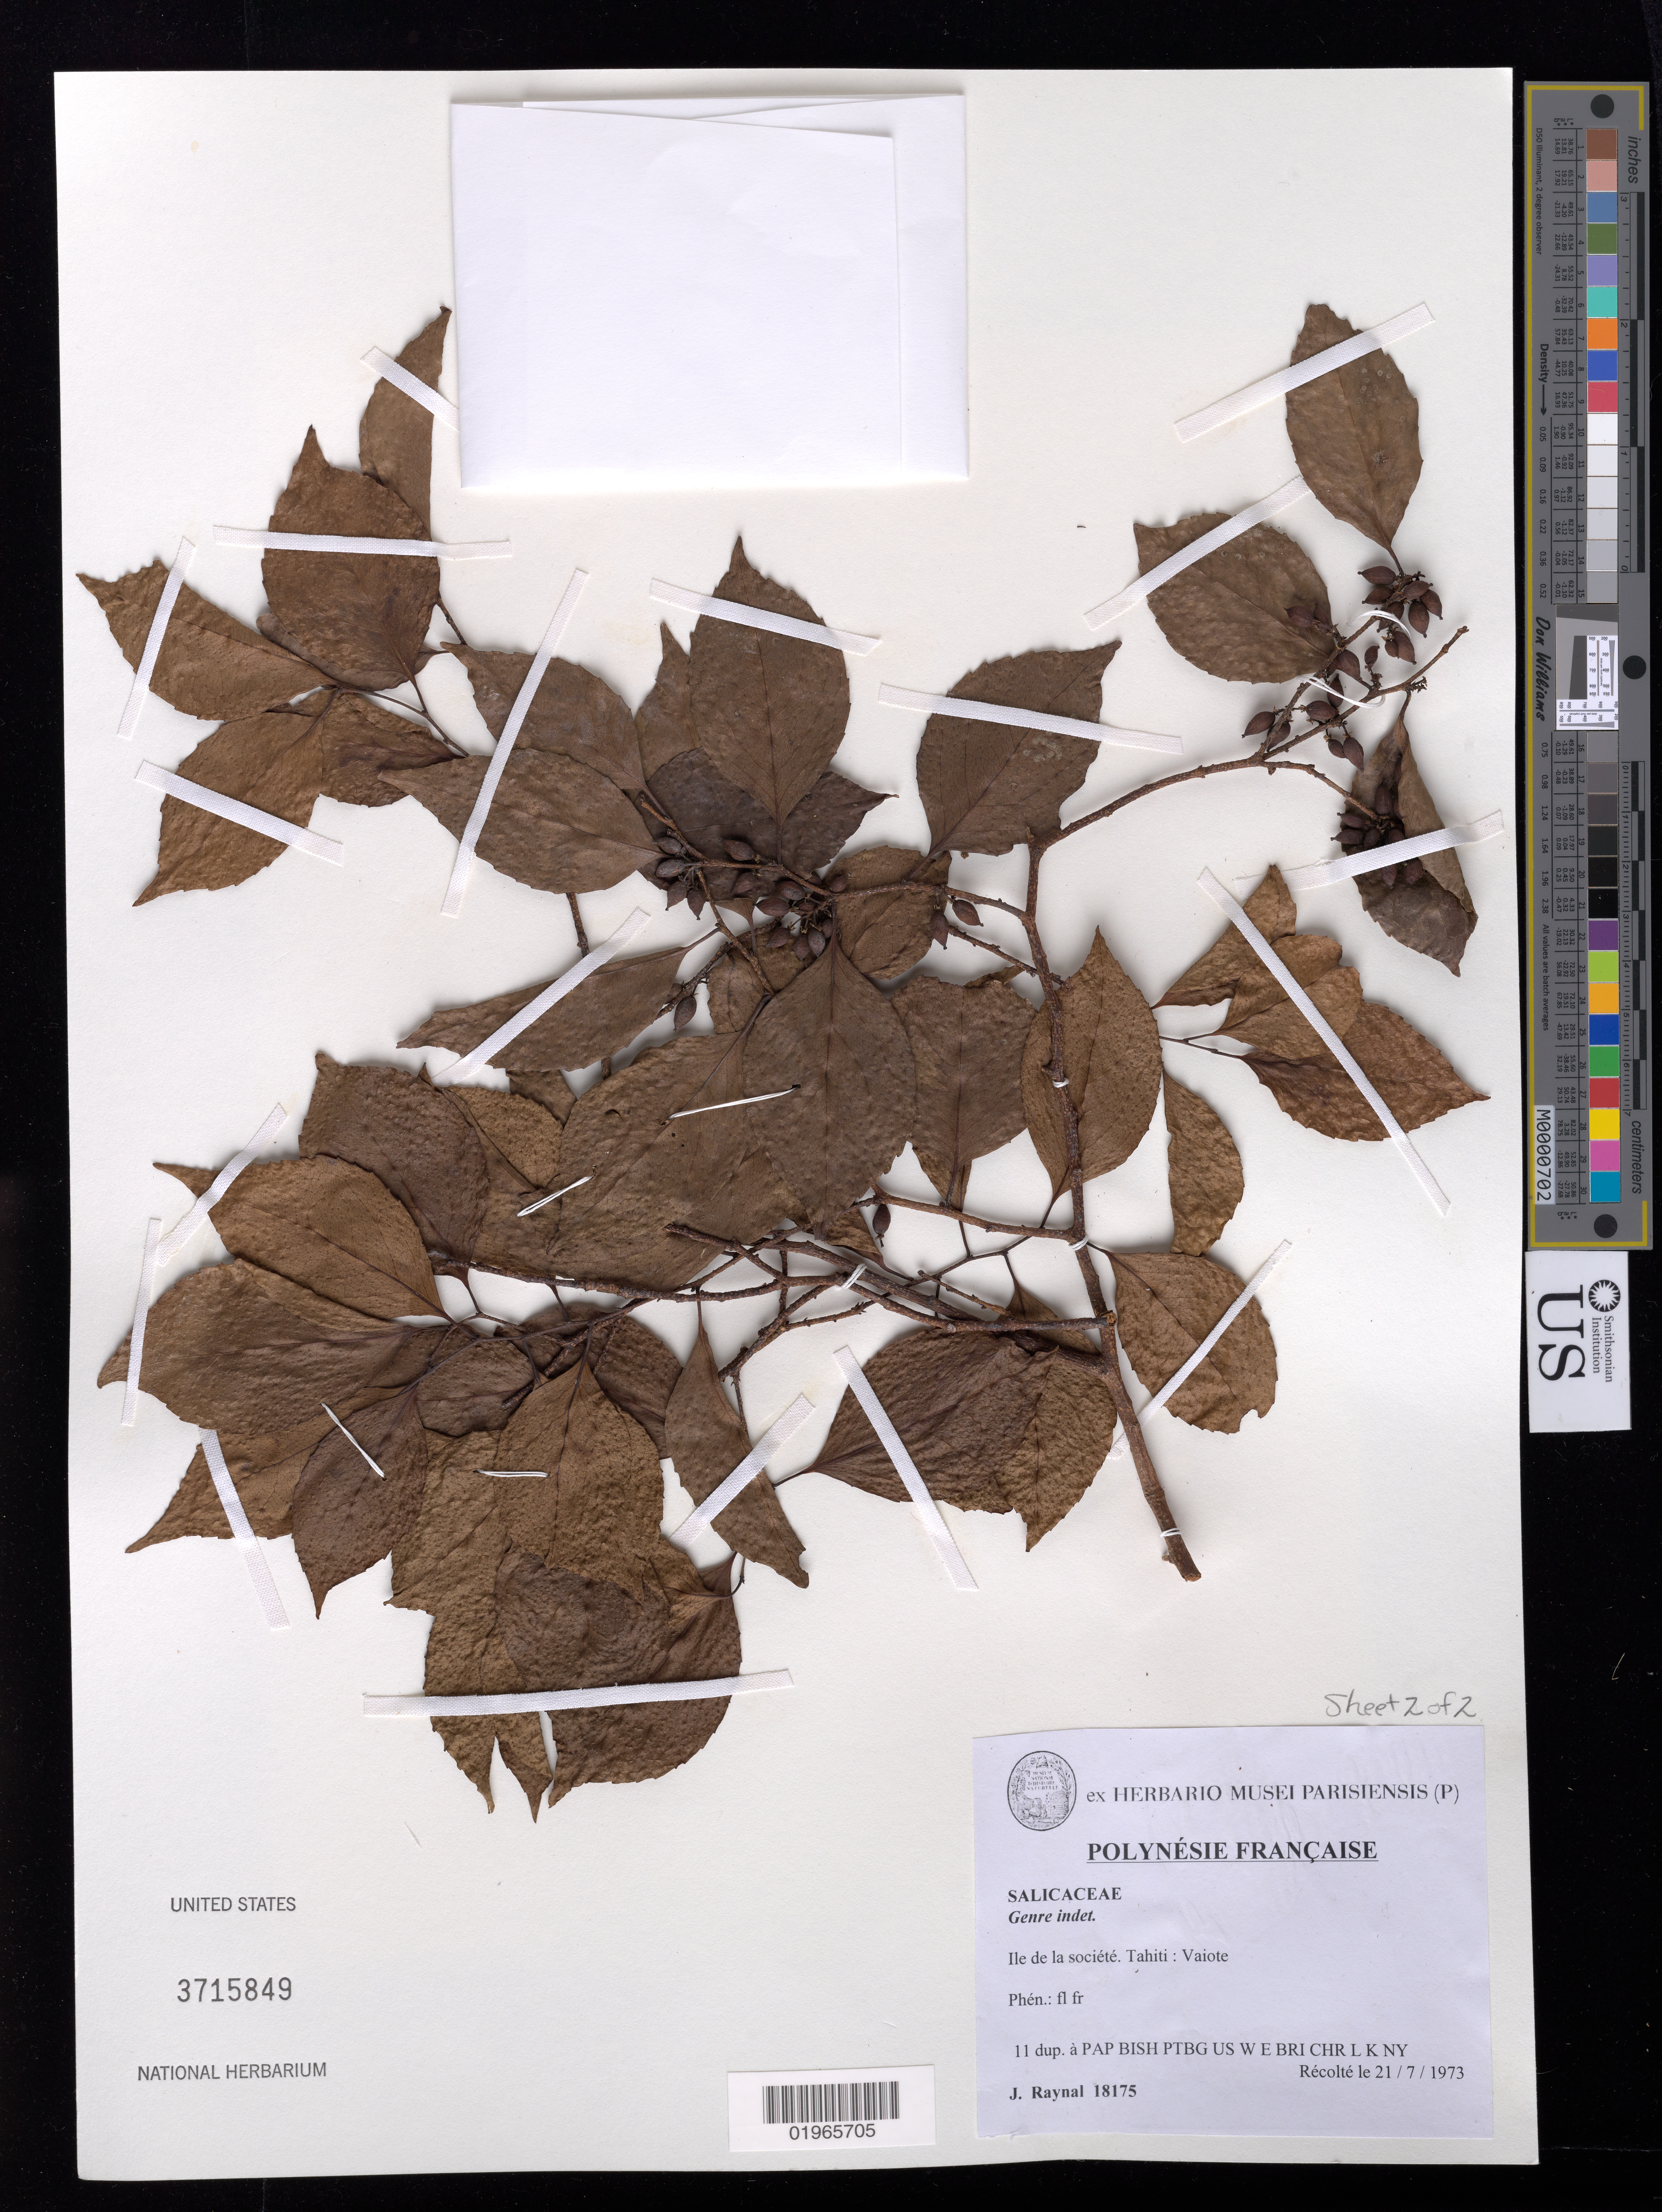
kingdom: Plantae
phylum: Tracheophyta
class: Magnoliopsida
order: Malpighiales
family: Salicaceae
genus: Xylosma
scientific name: Xylosma sp.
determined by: Flynn, T. W.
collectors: J. Raynal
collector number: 18175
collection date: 1973-07-21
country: French Polynesia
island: Tahiti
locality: Vaiote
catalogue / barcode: US 3715849